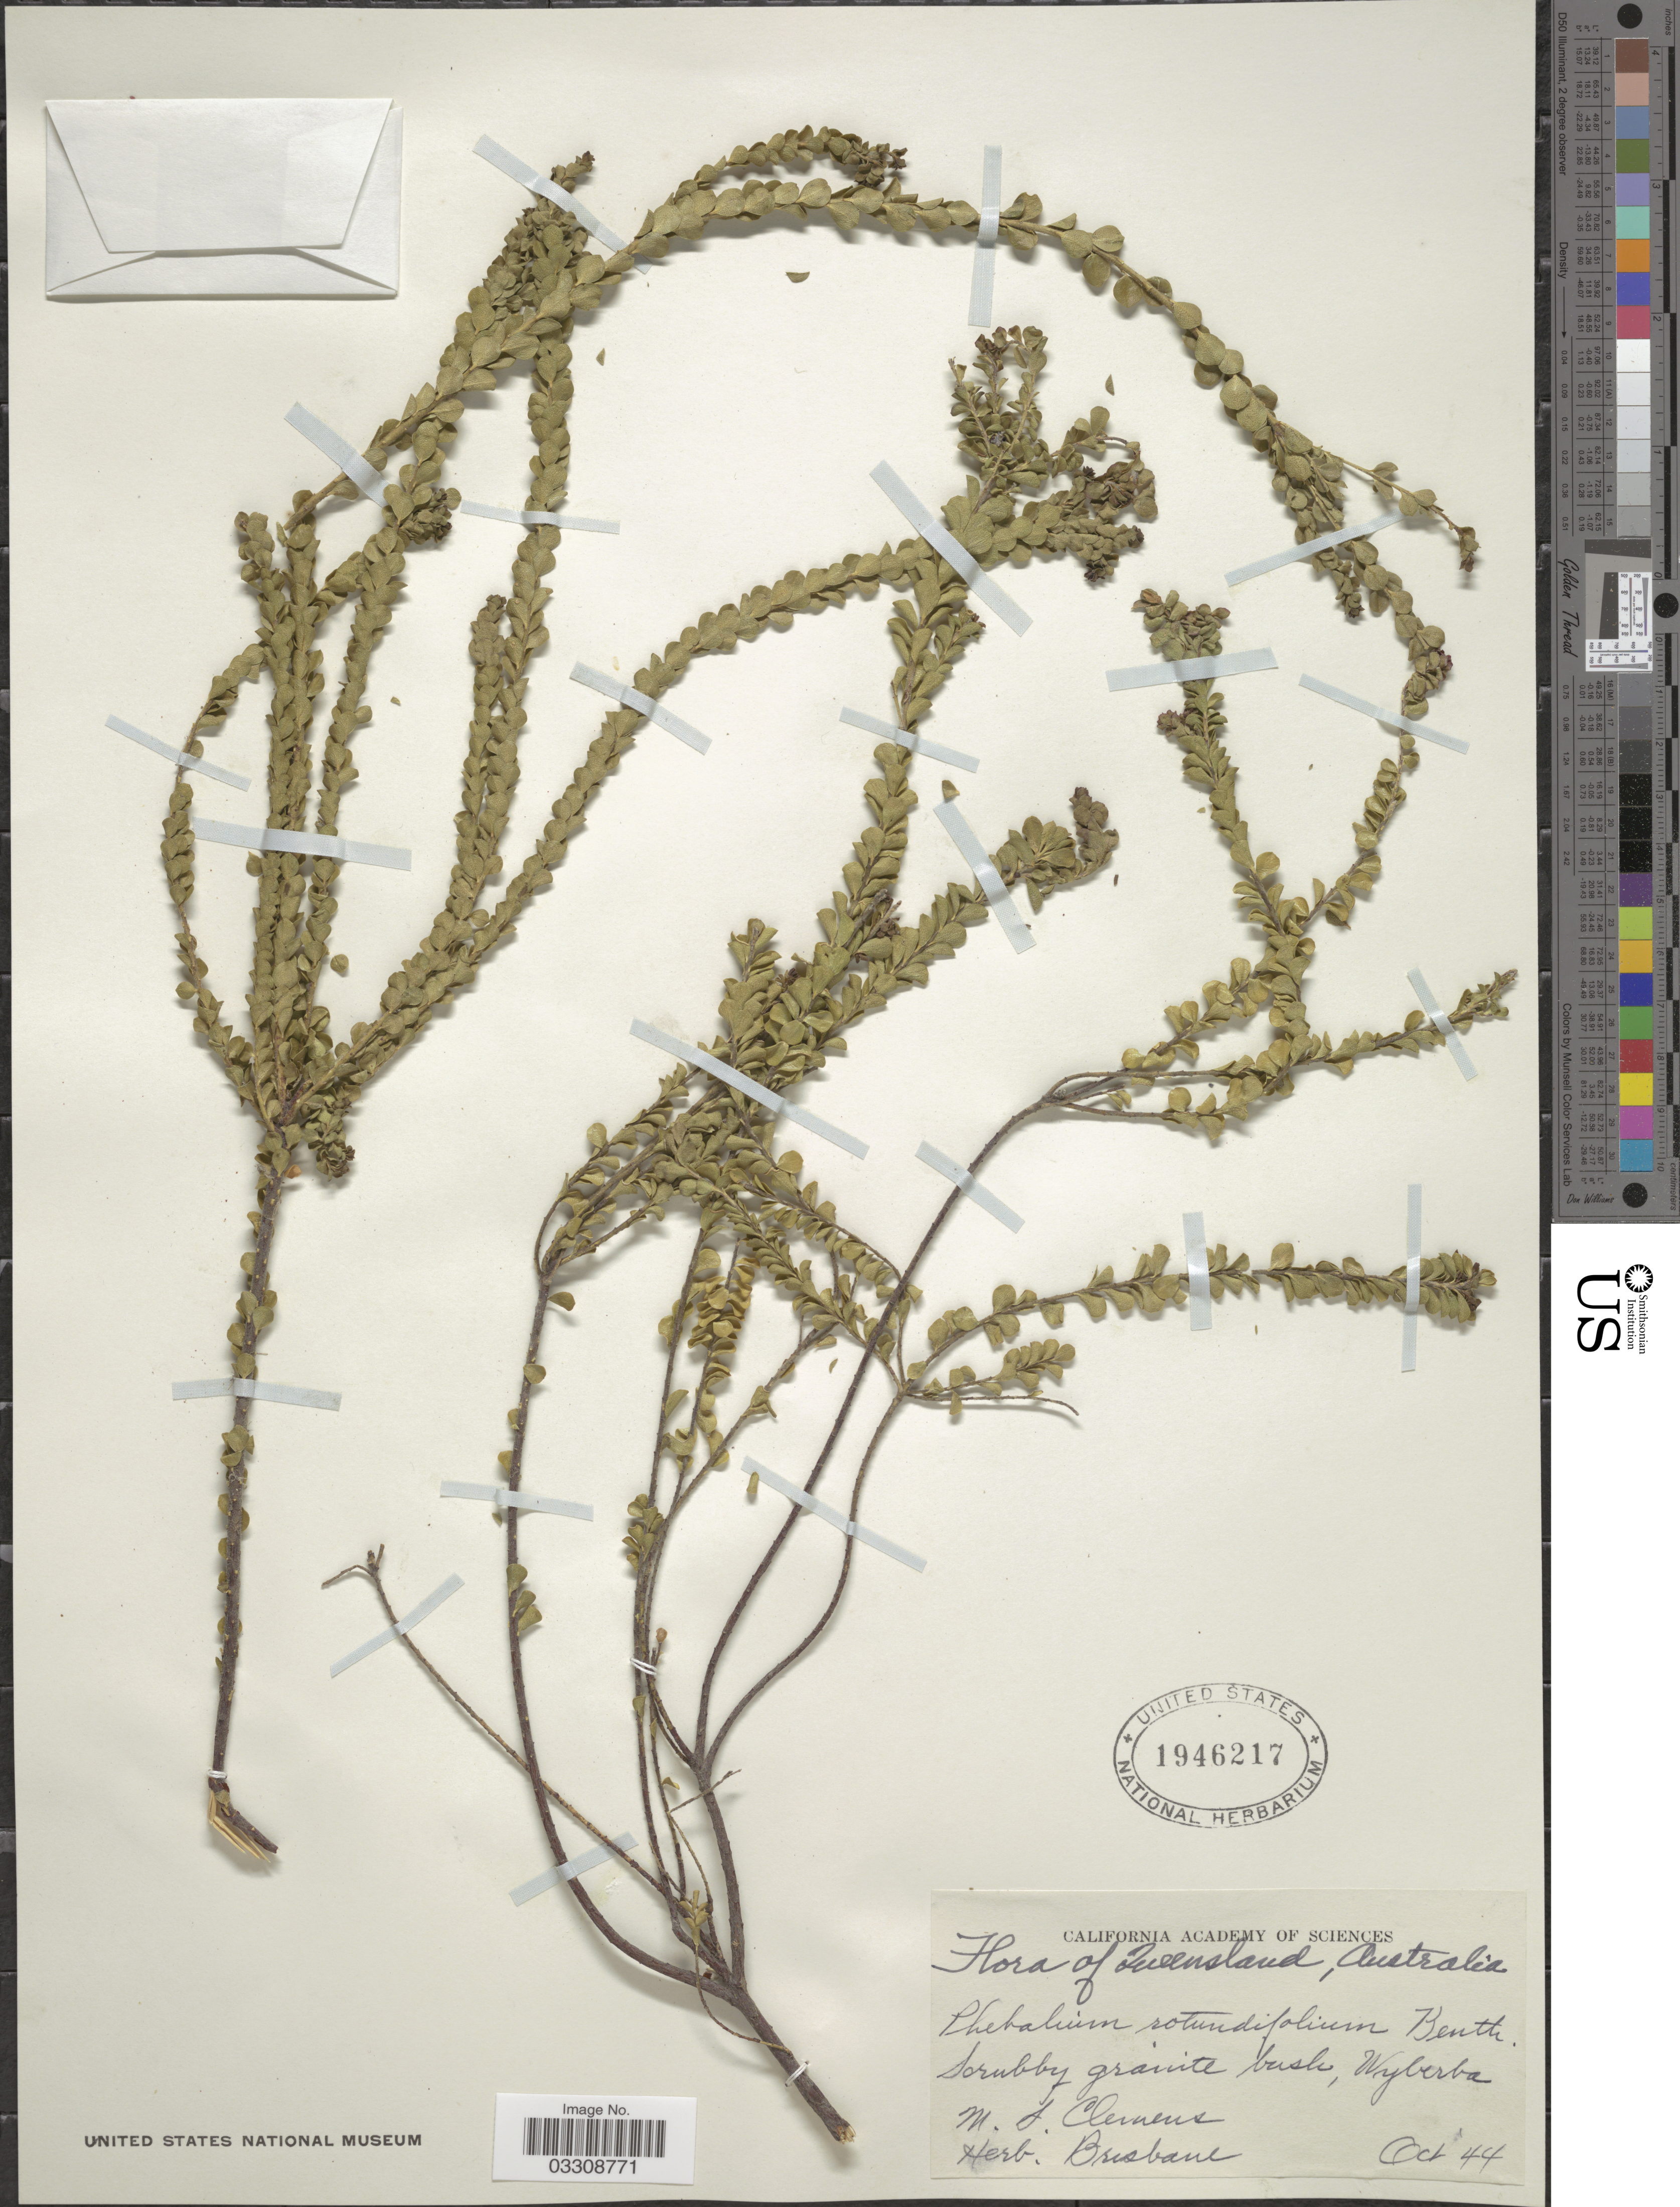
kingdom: Plantae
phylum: Tracheophyta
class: Magnoliopsida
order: Sapindales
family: Rutaceae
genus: Leionema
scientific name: Leionema rotundifolium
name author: (A. Cunn. ex Endl.) Paul G. Wilson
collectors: M. S. Clemens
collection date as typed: Transcribed d/m/y: /10/44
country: Australia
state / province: Queensland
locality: Wyberba.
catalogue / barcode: US 1946217